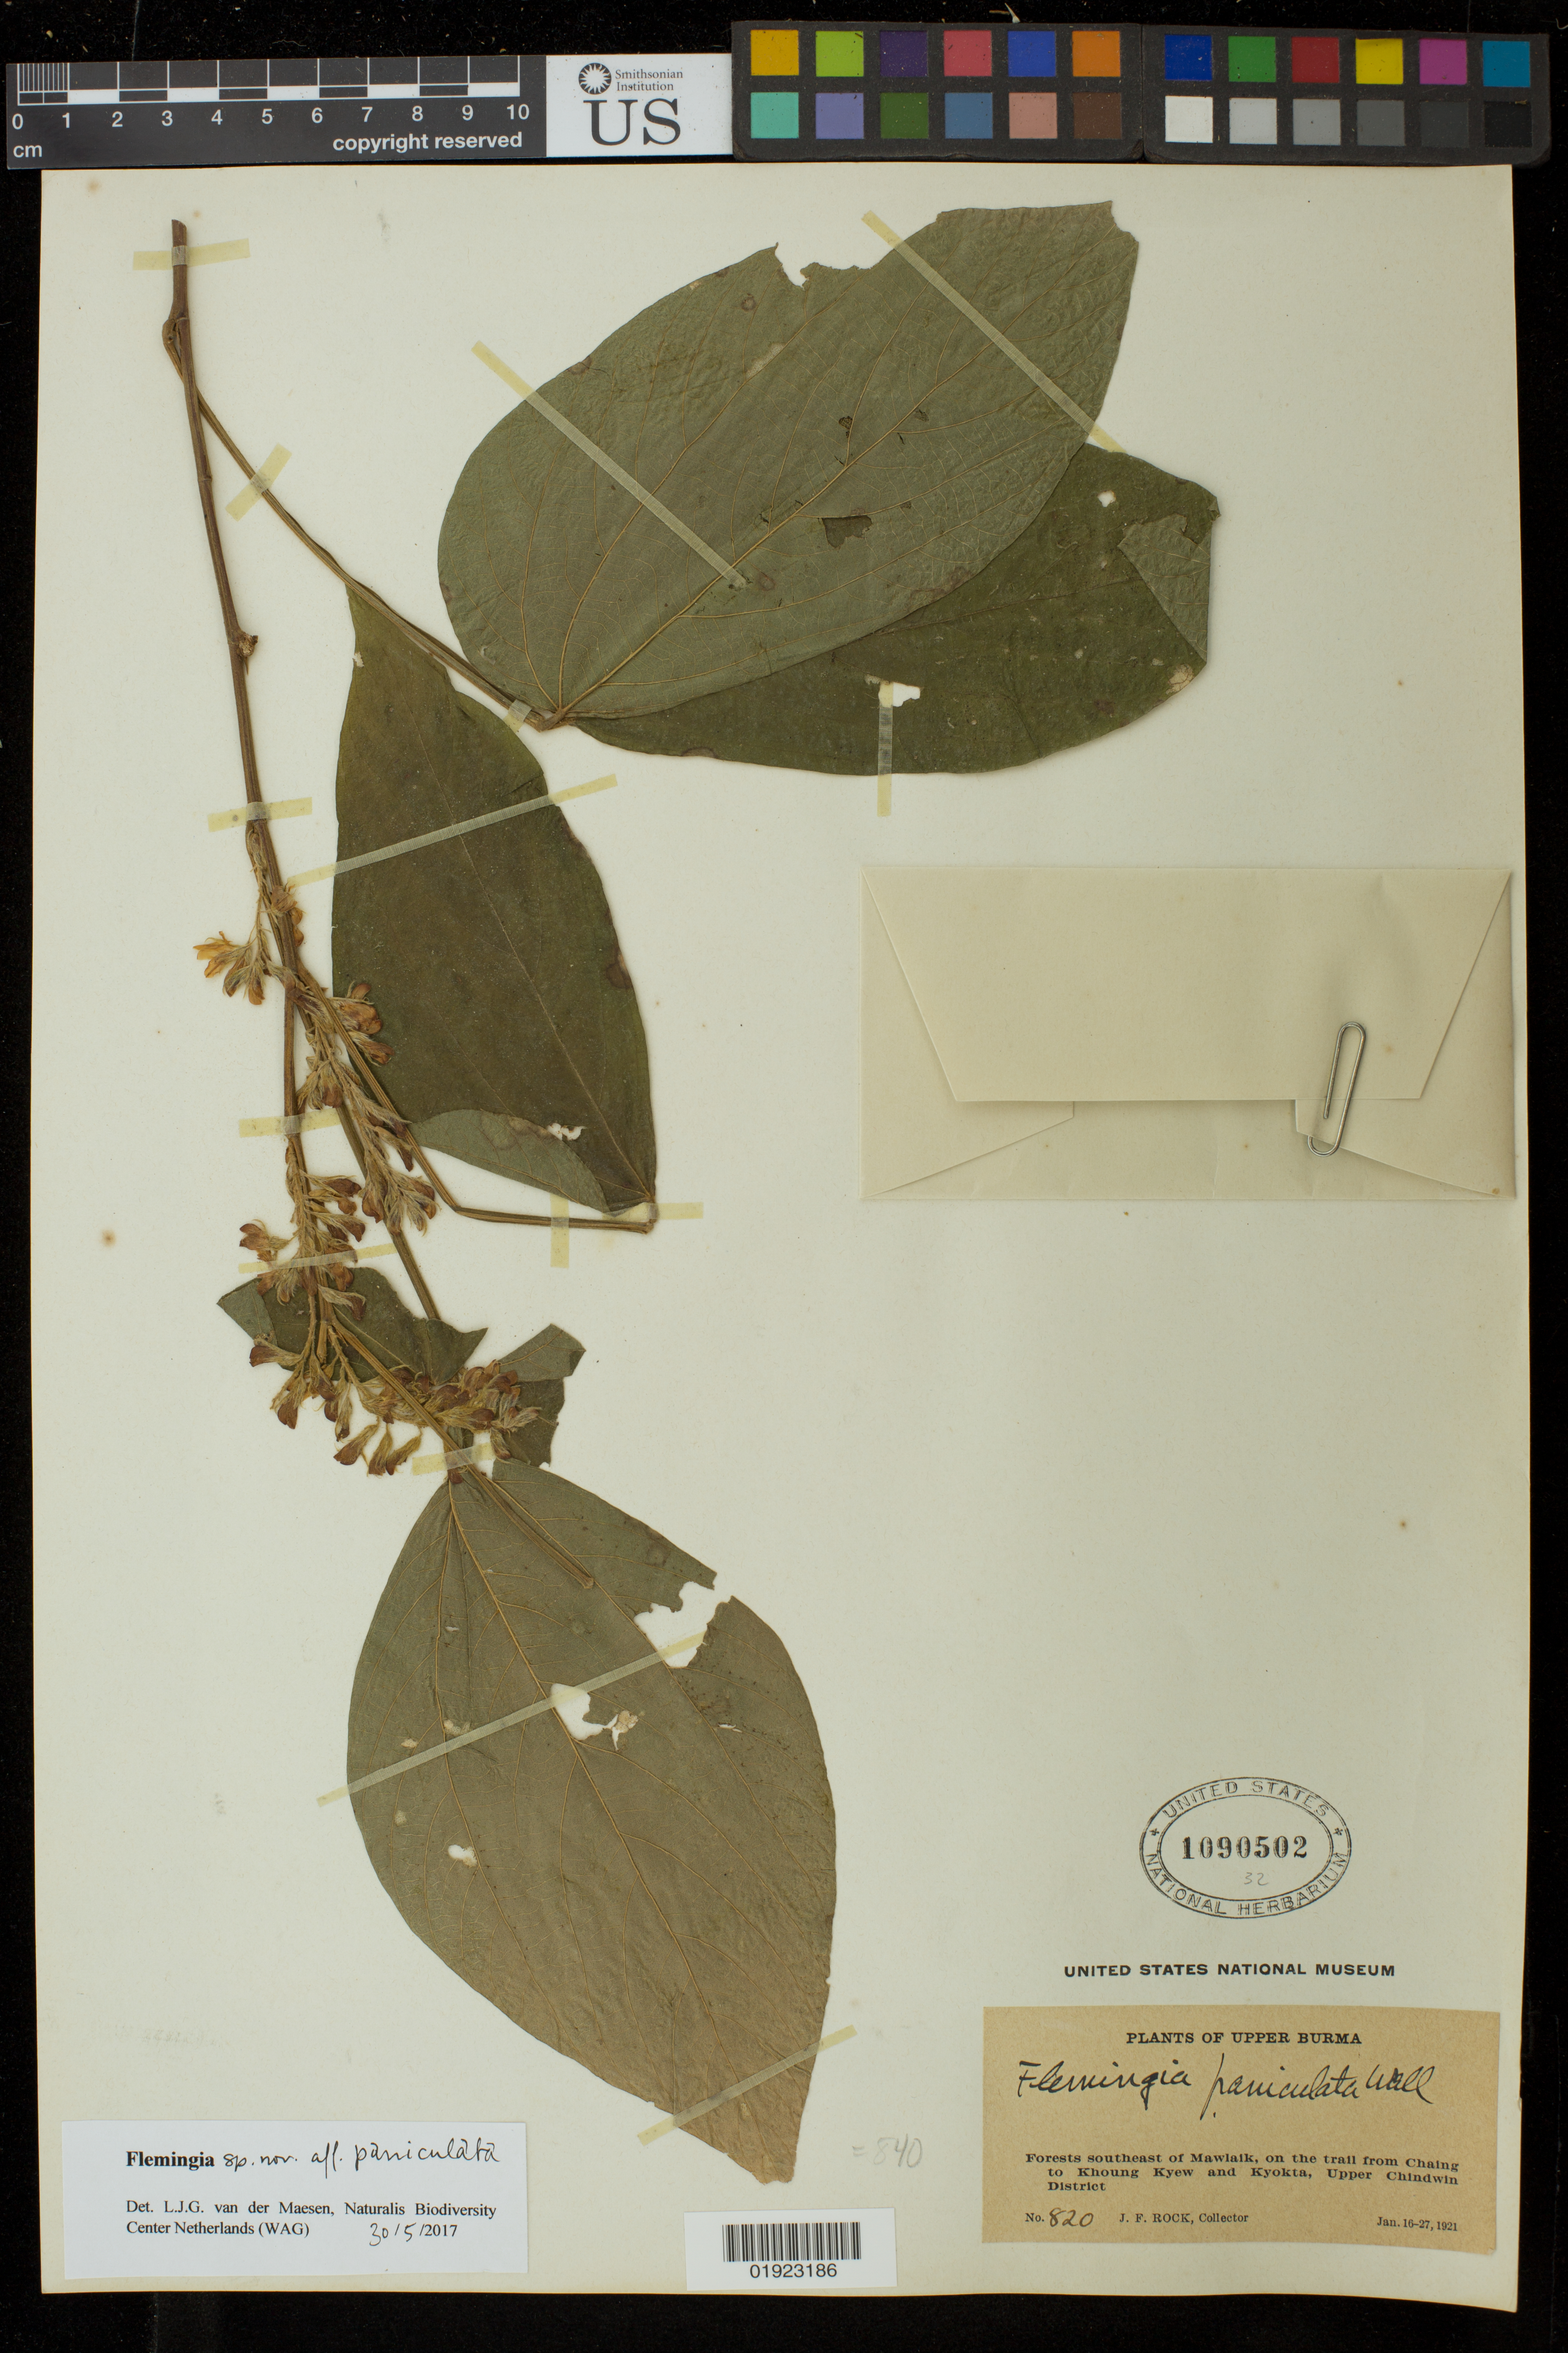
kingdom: Plantae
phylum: Tracheophyta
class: Magnoliopsida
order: Fabales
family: Fabaceae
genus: Flemingia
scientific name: Flemingia paniculata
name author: Wall. & Benth.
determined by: van der Maesen, L.J.G.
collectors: J. F. Rock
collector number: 820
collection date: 1921-01-16/1921-01-27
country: Myanmar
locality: Forests southeast of Mawlaik, on the trail from Chaing to Khoung Kyew and Kyokta, Upper Chindwin District.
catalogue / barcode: US 1090502